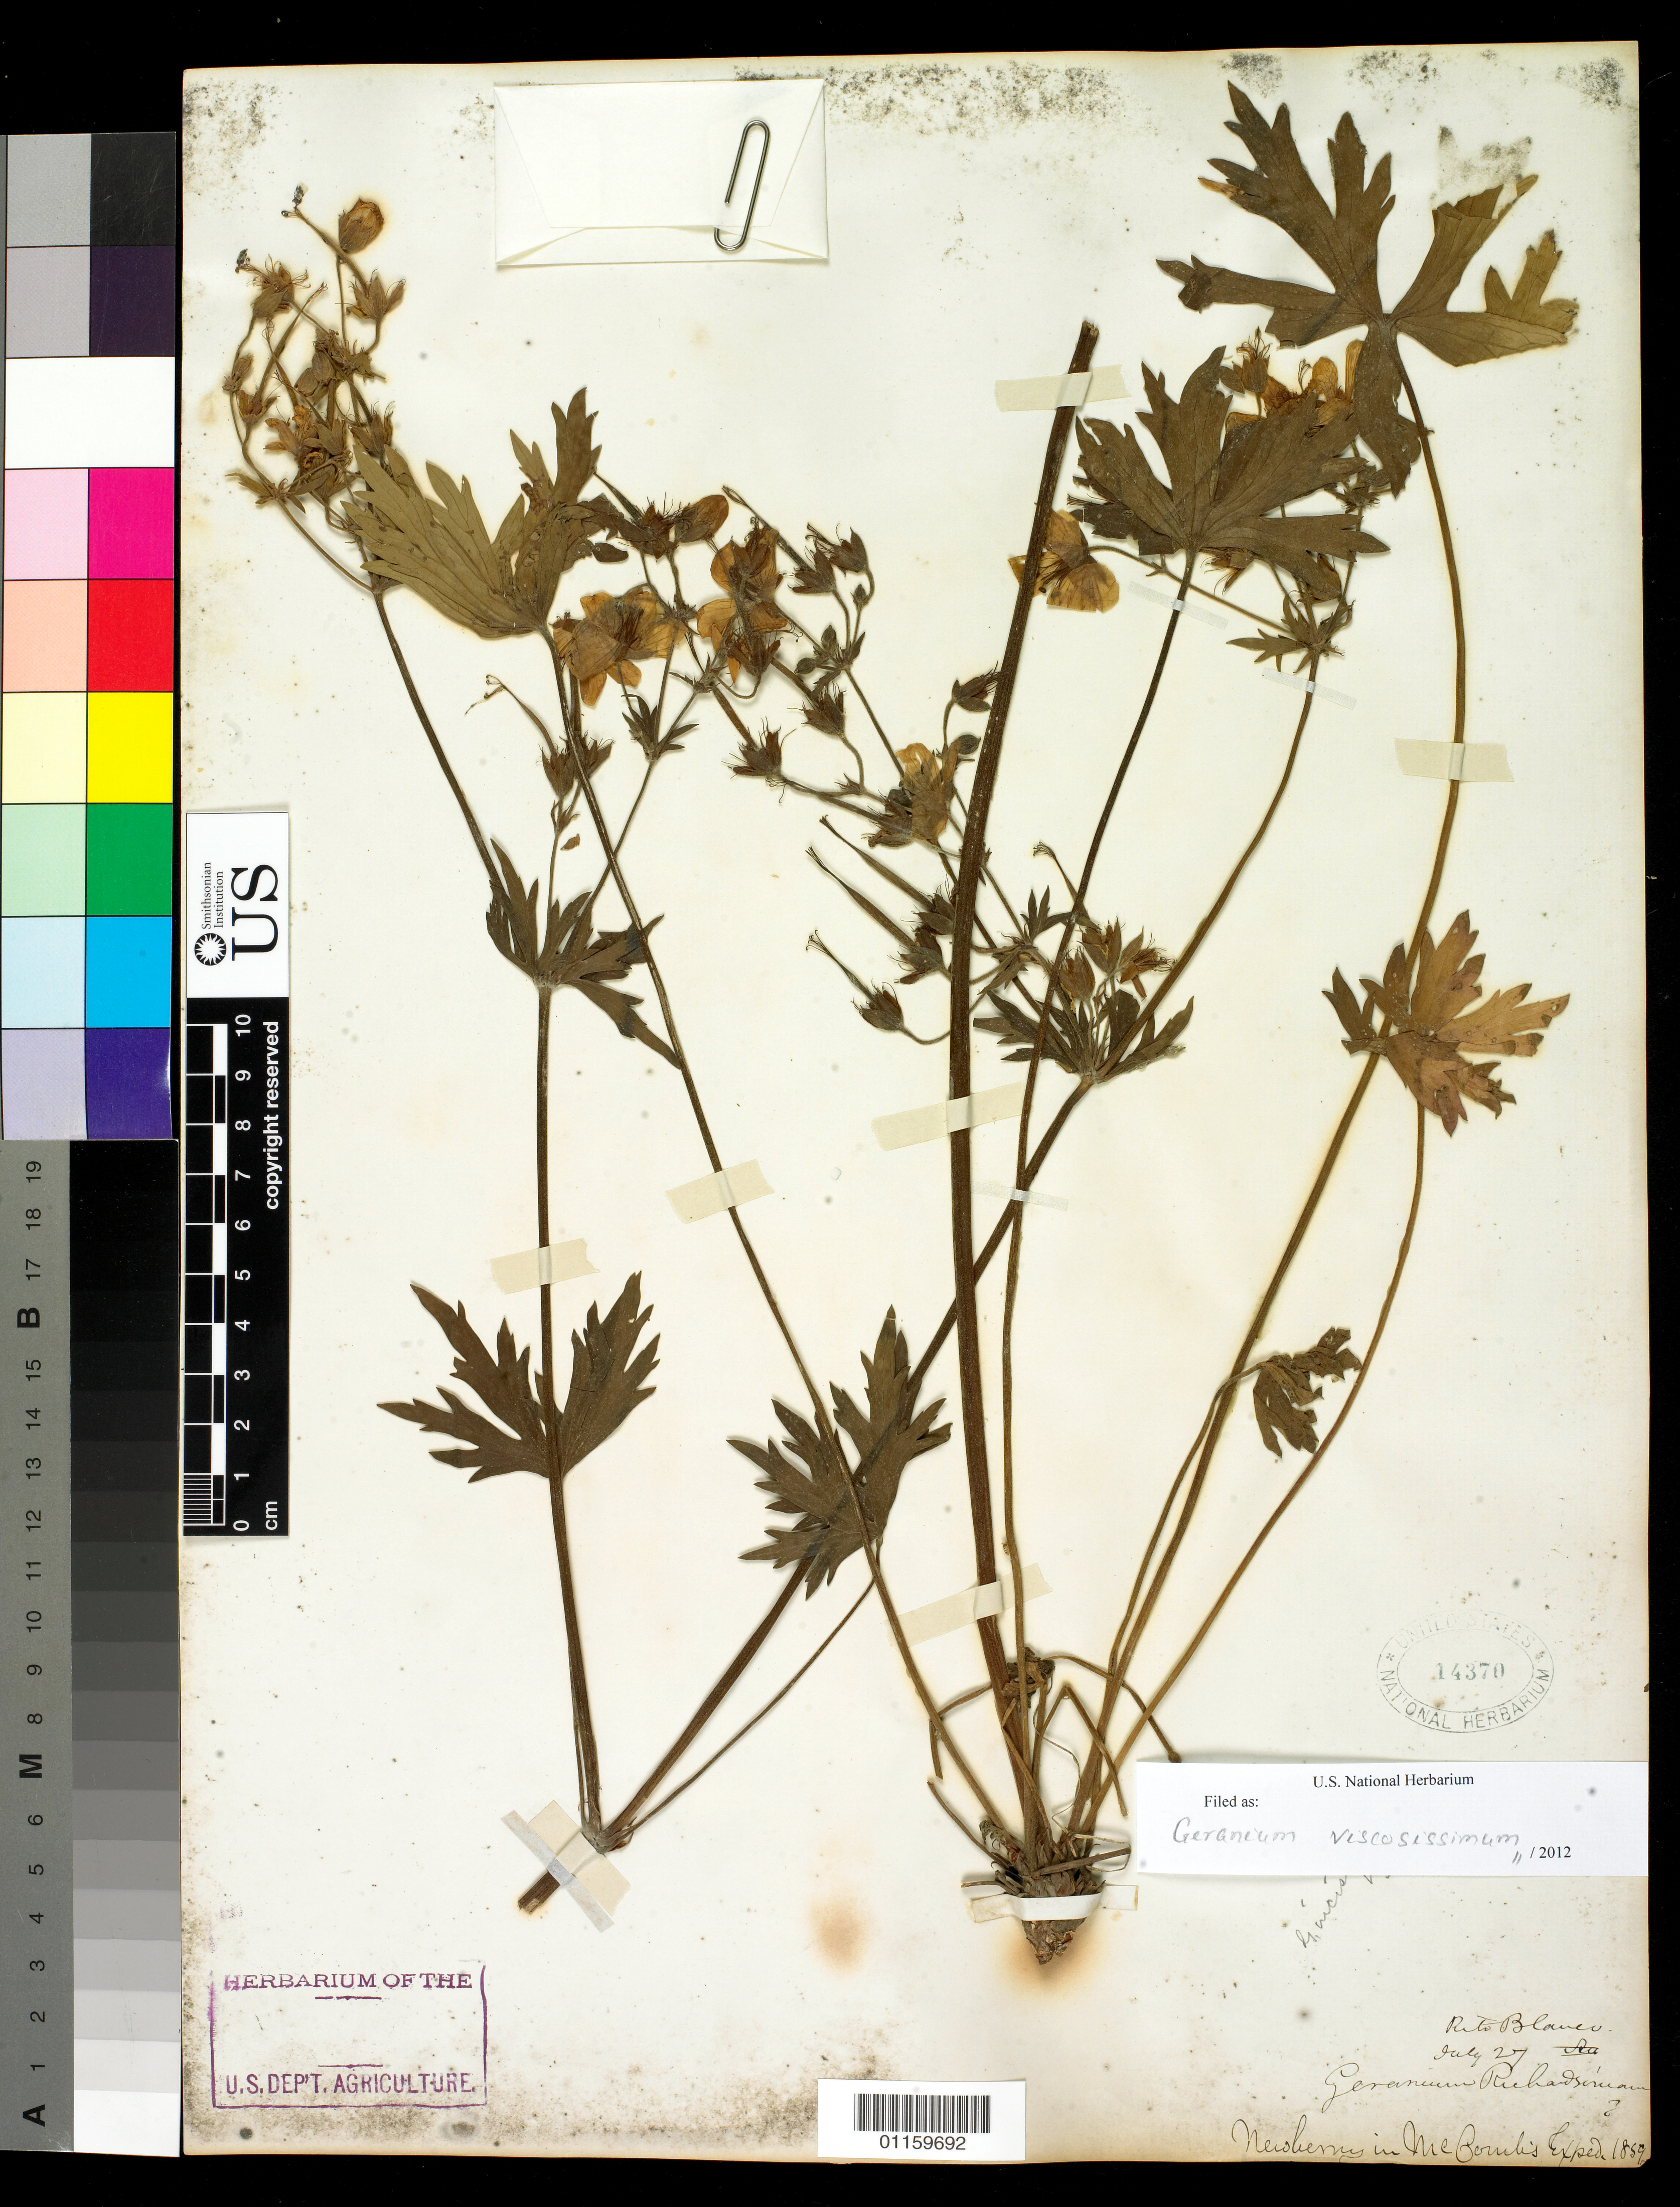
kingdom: Plantae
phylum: Tracheophyta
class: Magnoliopsida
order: Geraniales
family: Geraniaceae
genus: Geranium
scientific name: Geranium viscosissimum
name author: Fisch. & C.A. Mey.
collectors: J. S. Newberry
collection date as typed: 27 Jul 1859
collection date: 1859-07-27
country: United States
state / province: New Mexico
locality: Rio Blanco.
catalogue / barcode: US 14370